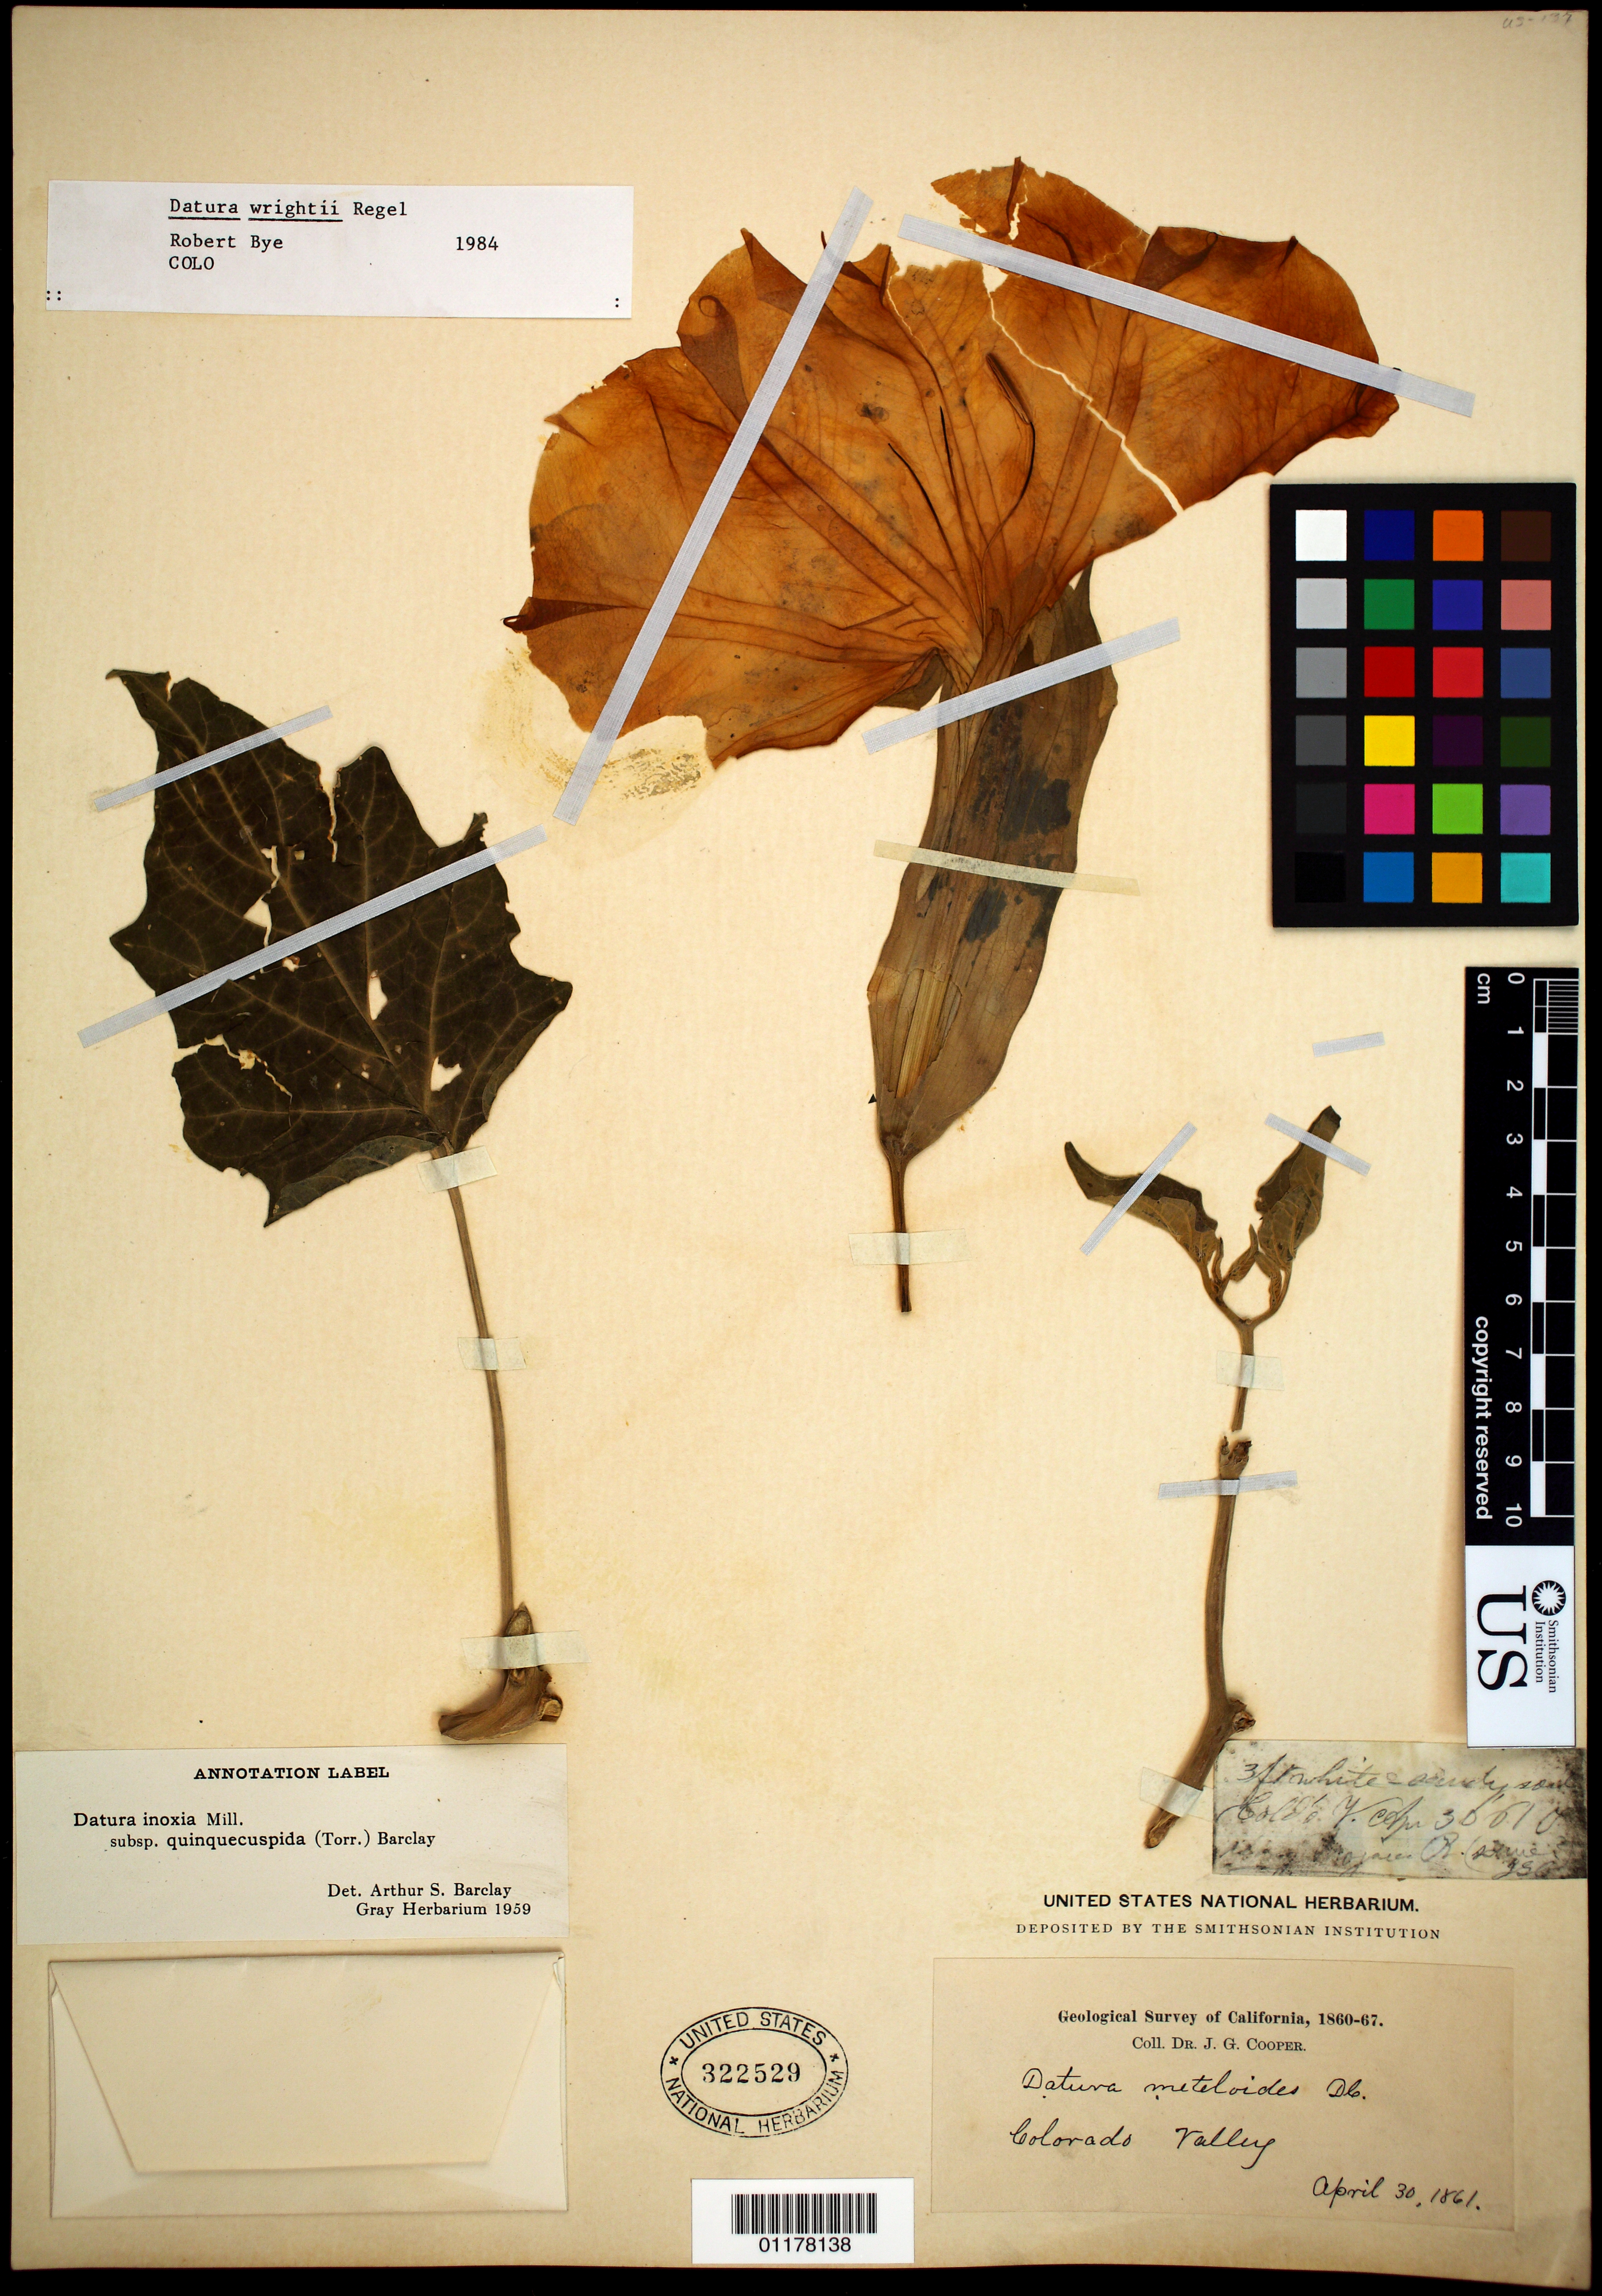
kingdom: Plantae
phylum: Tracheophyta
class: Magnoliopsida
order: Solanales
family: Solanaceae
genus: Datura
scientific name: Datura wrightii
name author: Regel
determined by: Bye, R. A., (COLO), University of Colorado Museum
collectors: J. G. Cooper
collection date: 1861-04-30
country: United States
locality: Colorado Valley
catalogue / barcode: US 322529